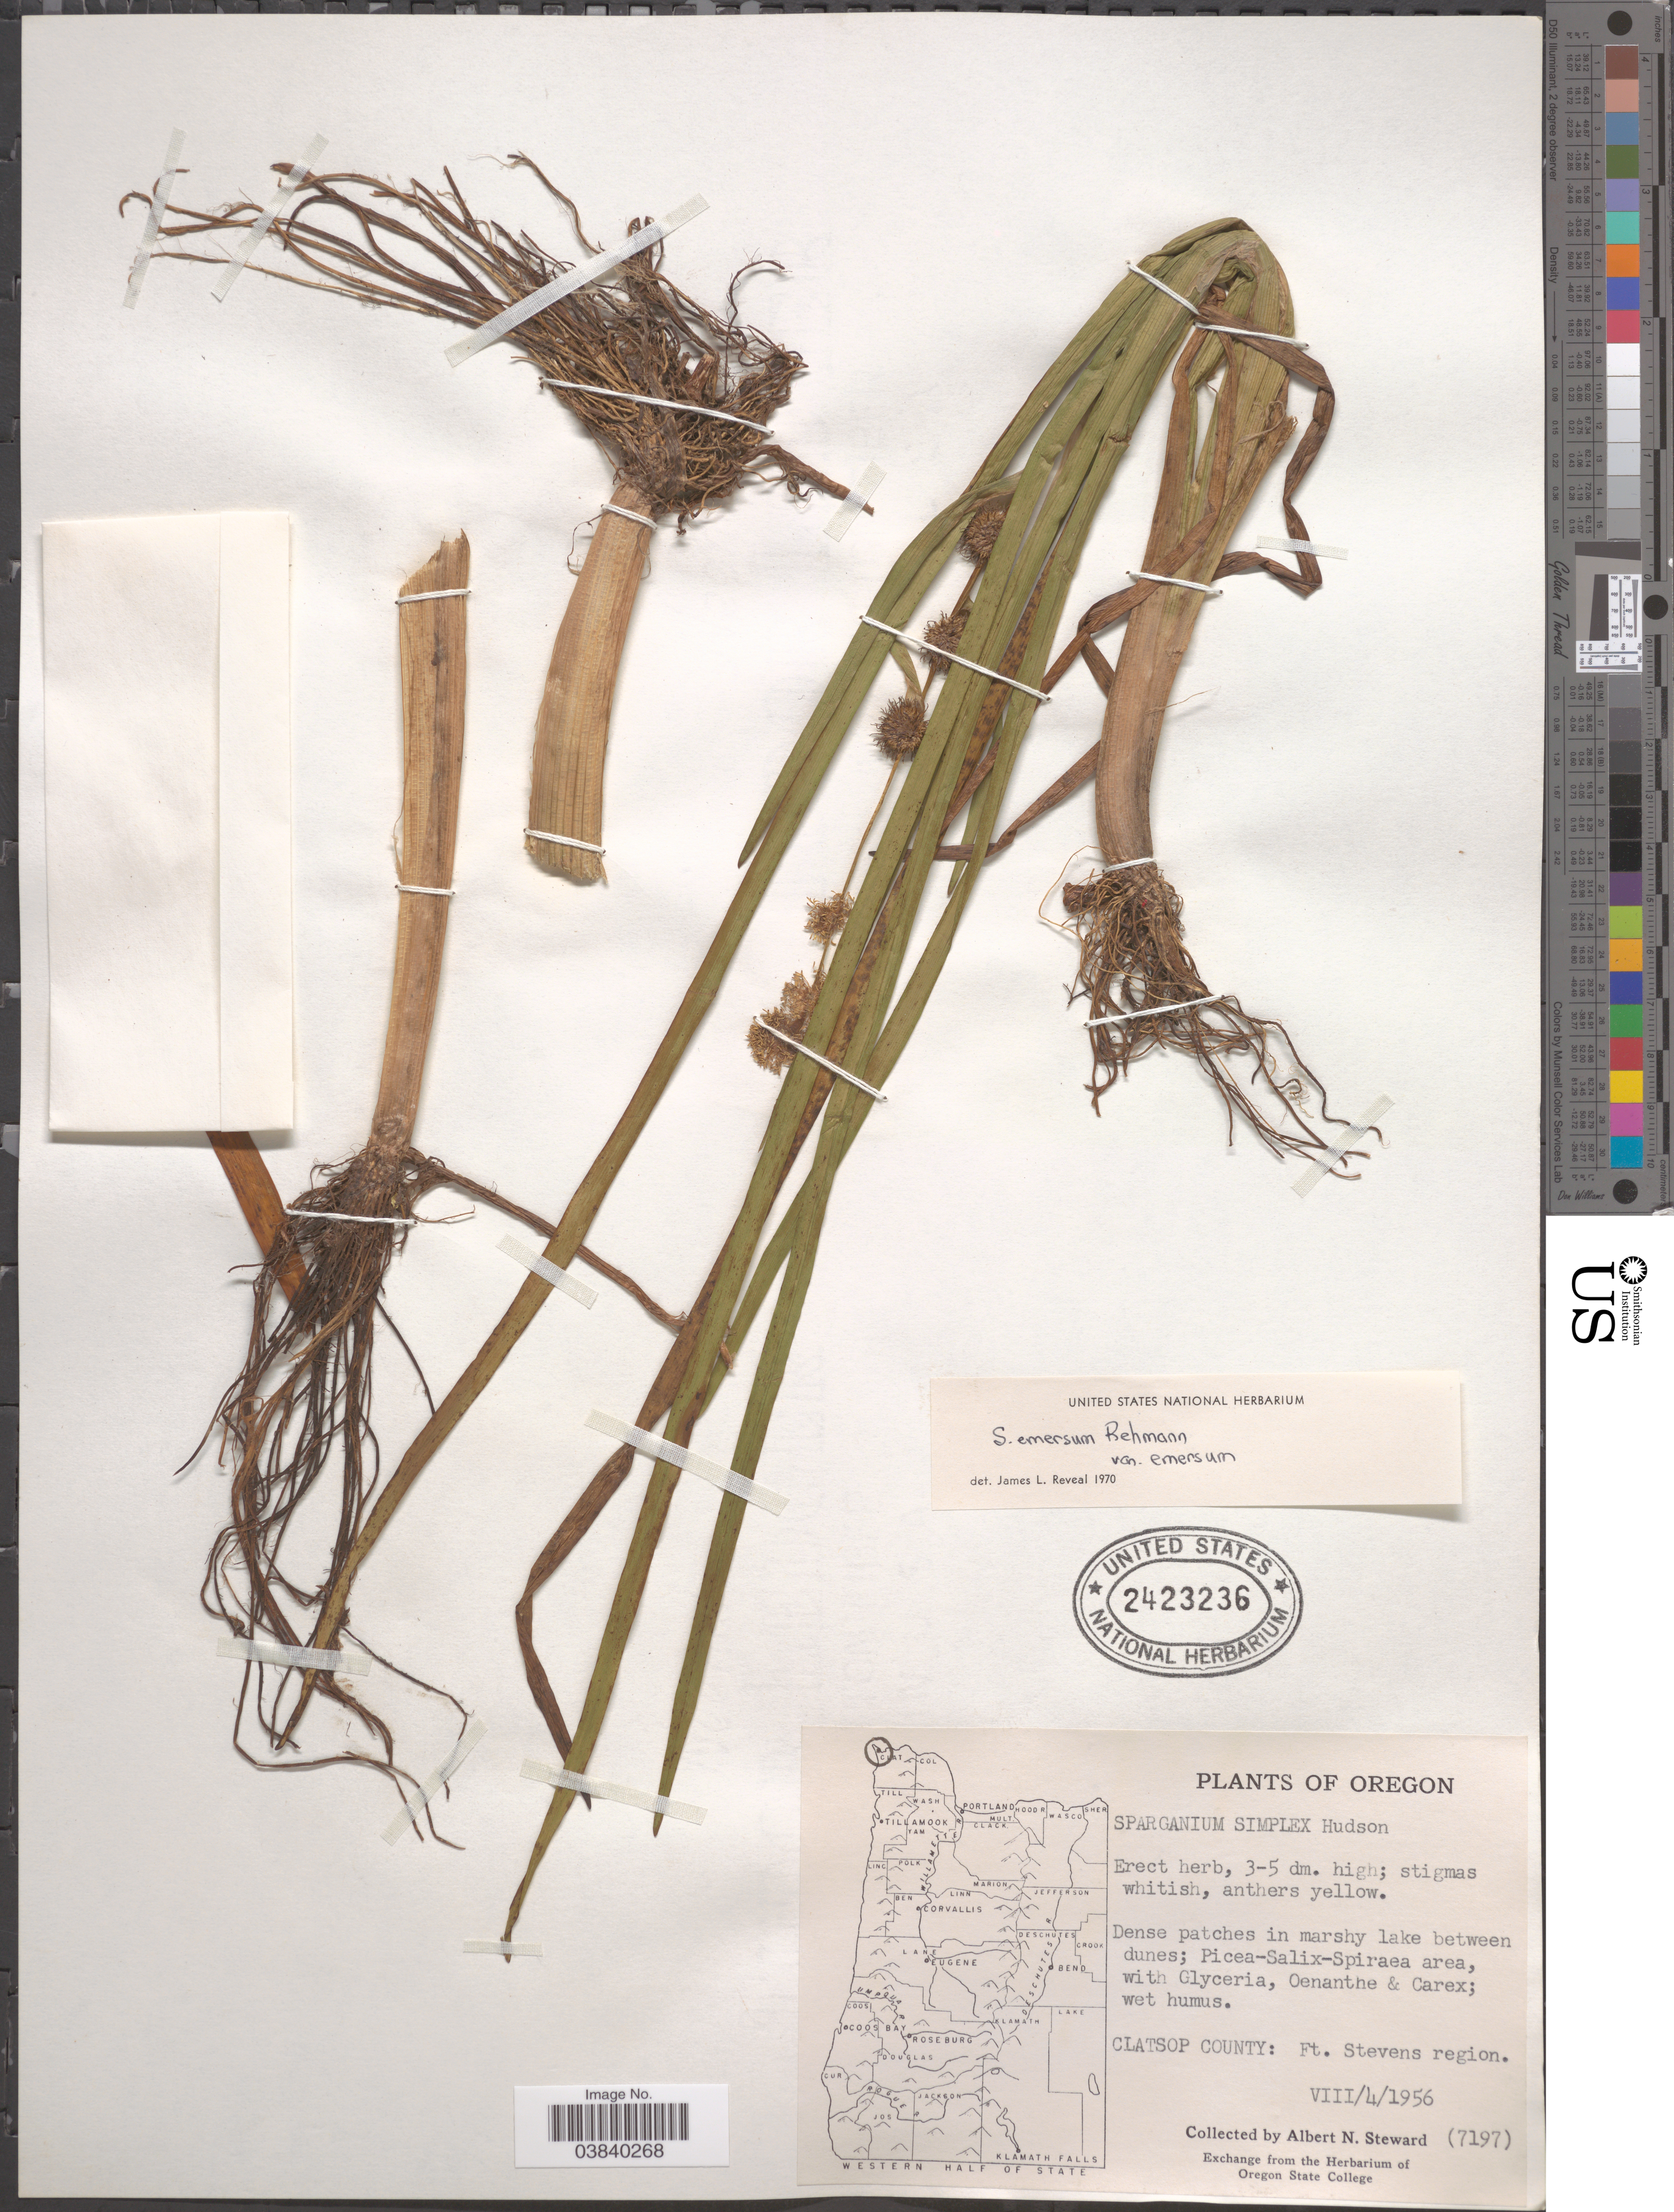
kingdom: Plantae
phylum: Tracheophyta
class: Liliopsida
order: Poales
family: Typhaceae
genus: Sparganium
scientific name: Sparganium emersum var. emersum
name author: Rehmann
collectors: A. N. Steward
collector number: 7197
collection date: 1956-08-04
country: United States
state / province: Oregon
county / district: Clatsop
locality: Clatsop County: Ft. Stevens region.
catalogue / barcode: US 2423236